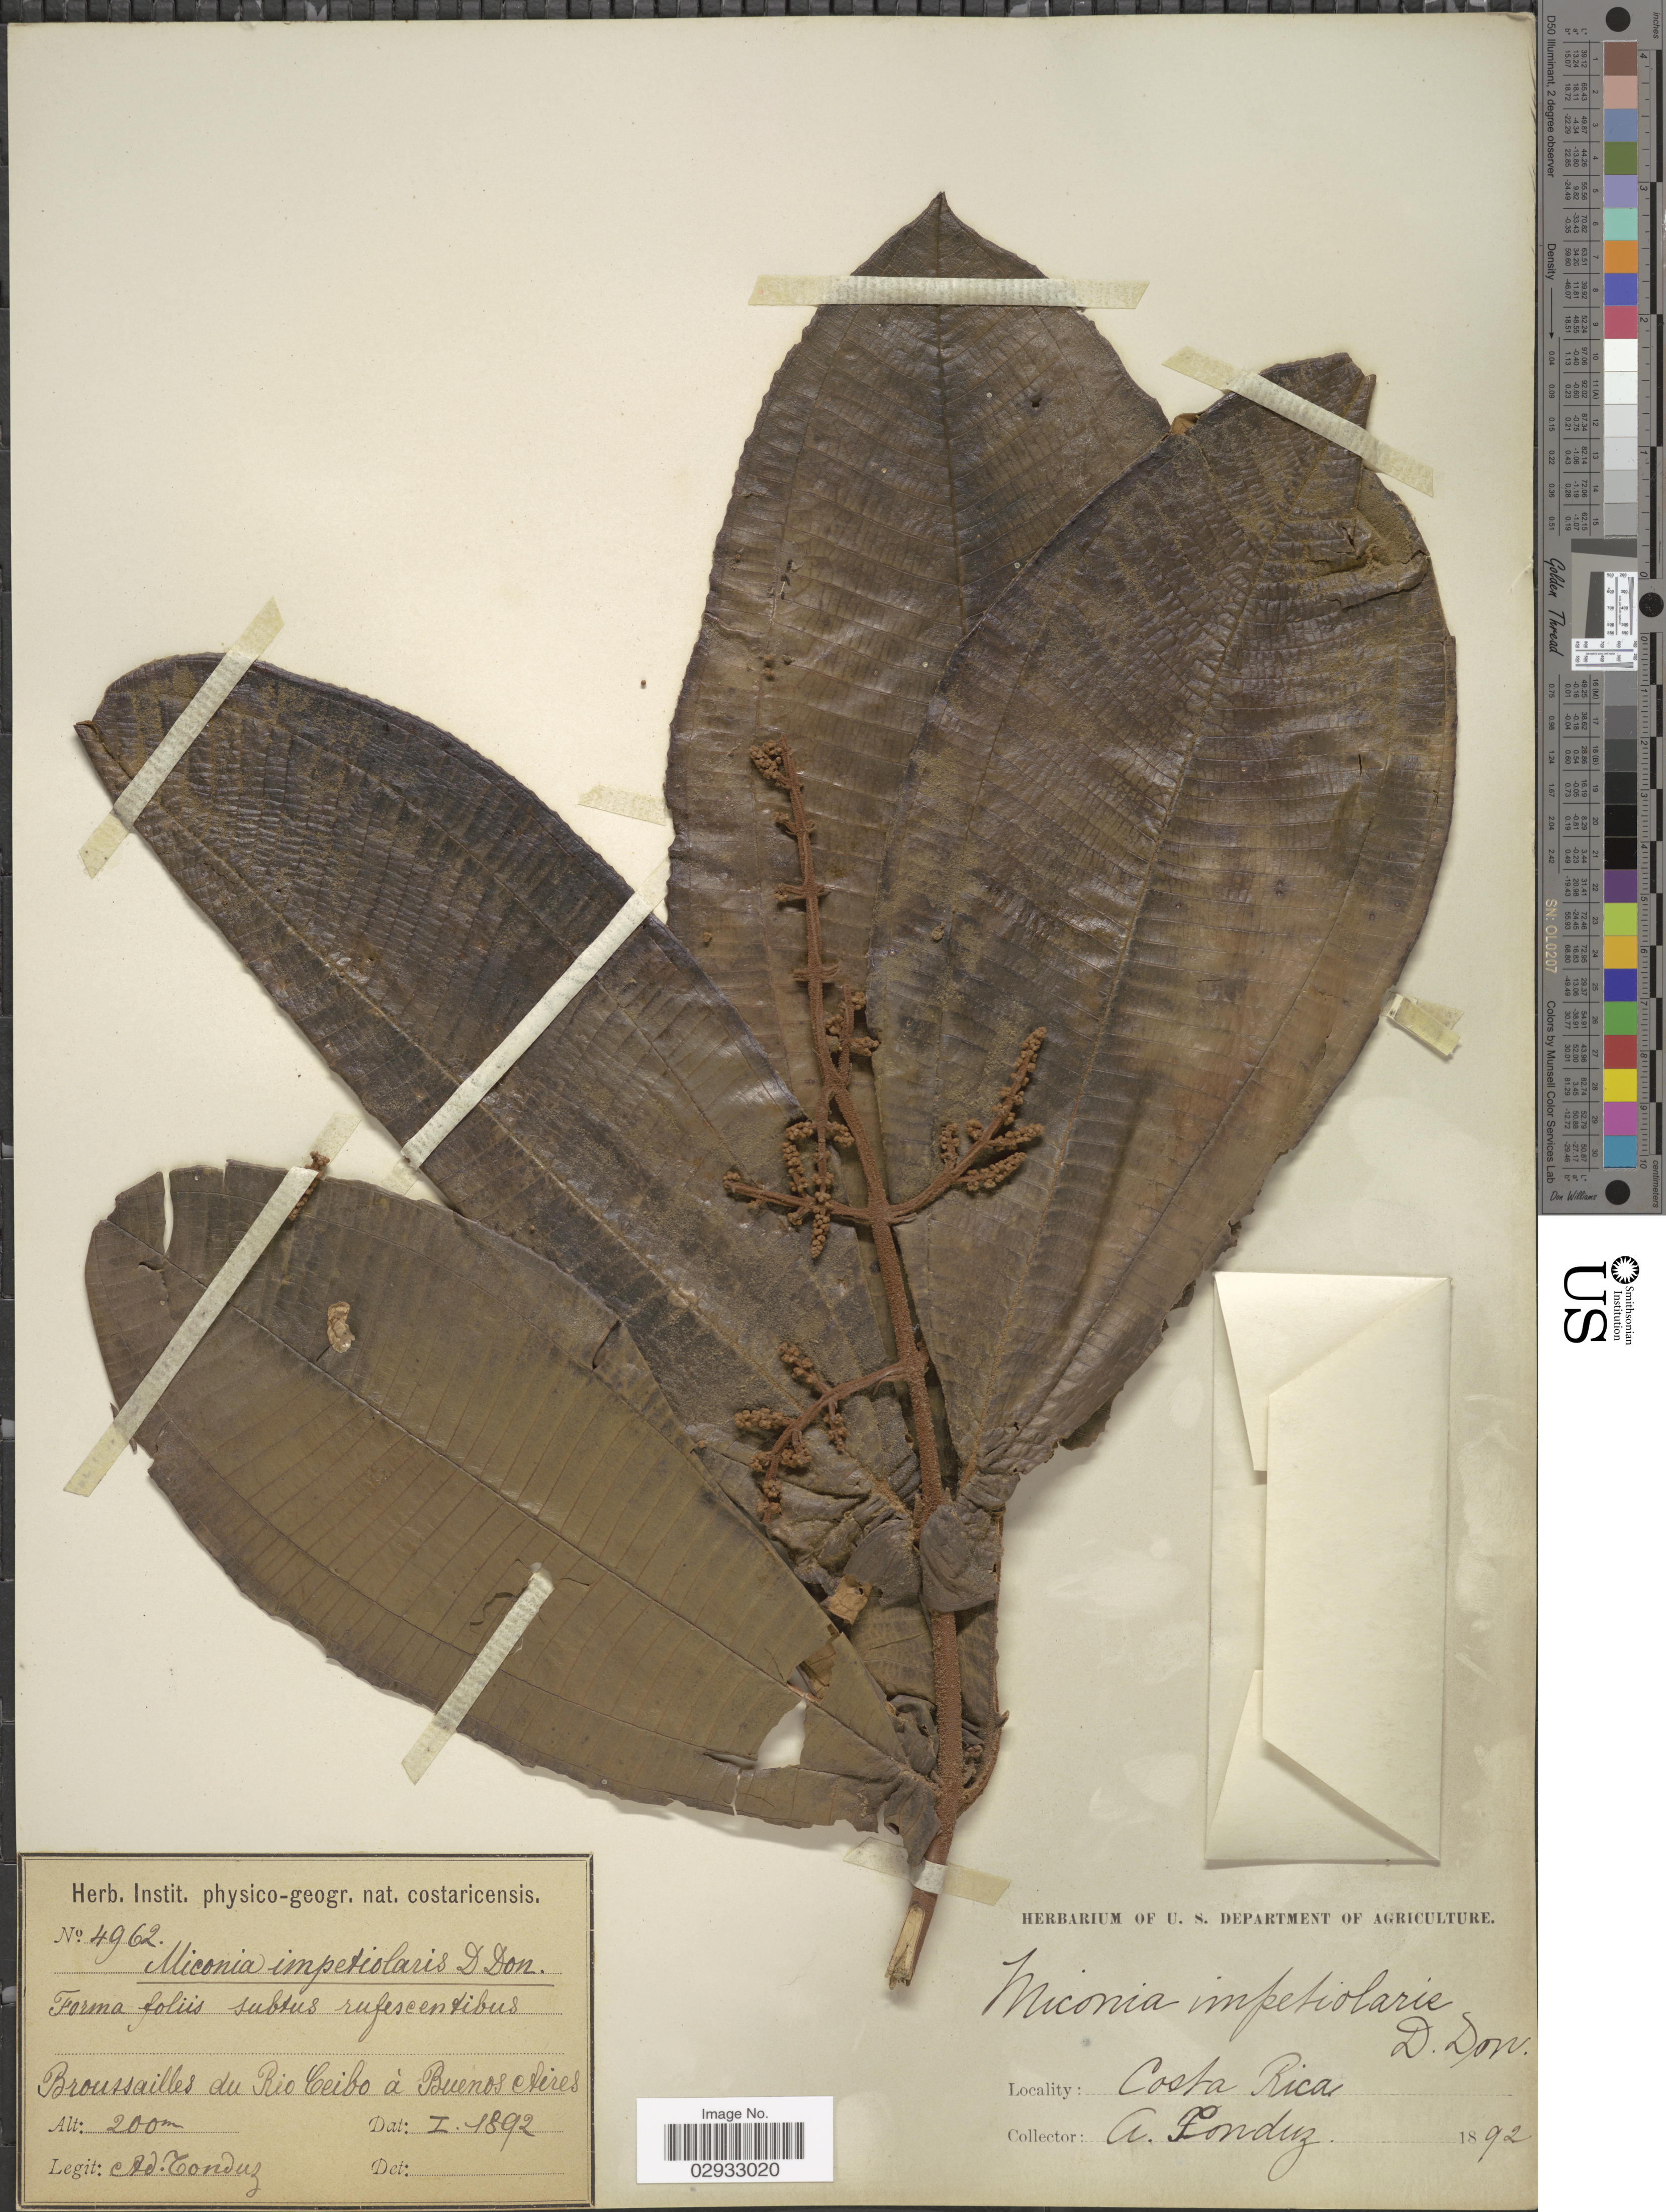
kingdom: Plantae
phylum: Tracheophyta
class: Magnoliopsida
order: Myrtales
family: Melastomataceae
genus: Miconia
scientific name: Miconia impetiolaris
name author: (Sw.) D. Don ex DC.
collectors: A. Tonduz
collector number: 4962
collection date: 1892-01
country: Costa Rica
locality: Broussailles du Rio Ceibo à Buenos Aires.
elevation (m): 200